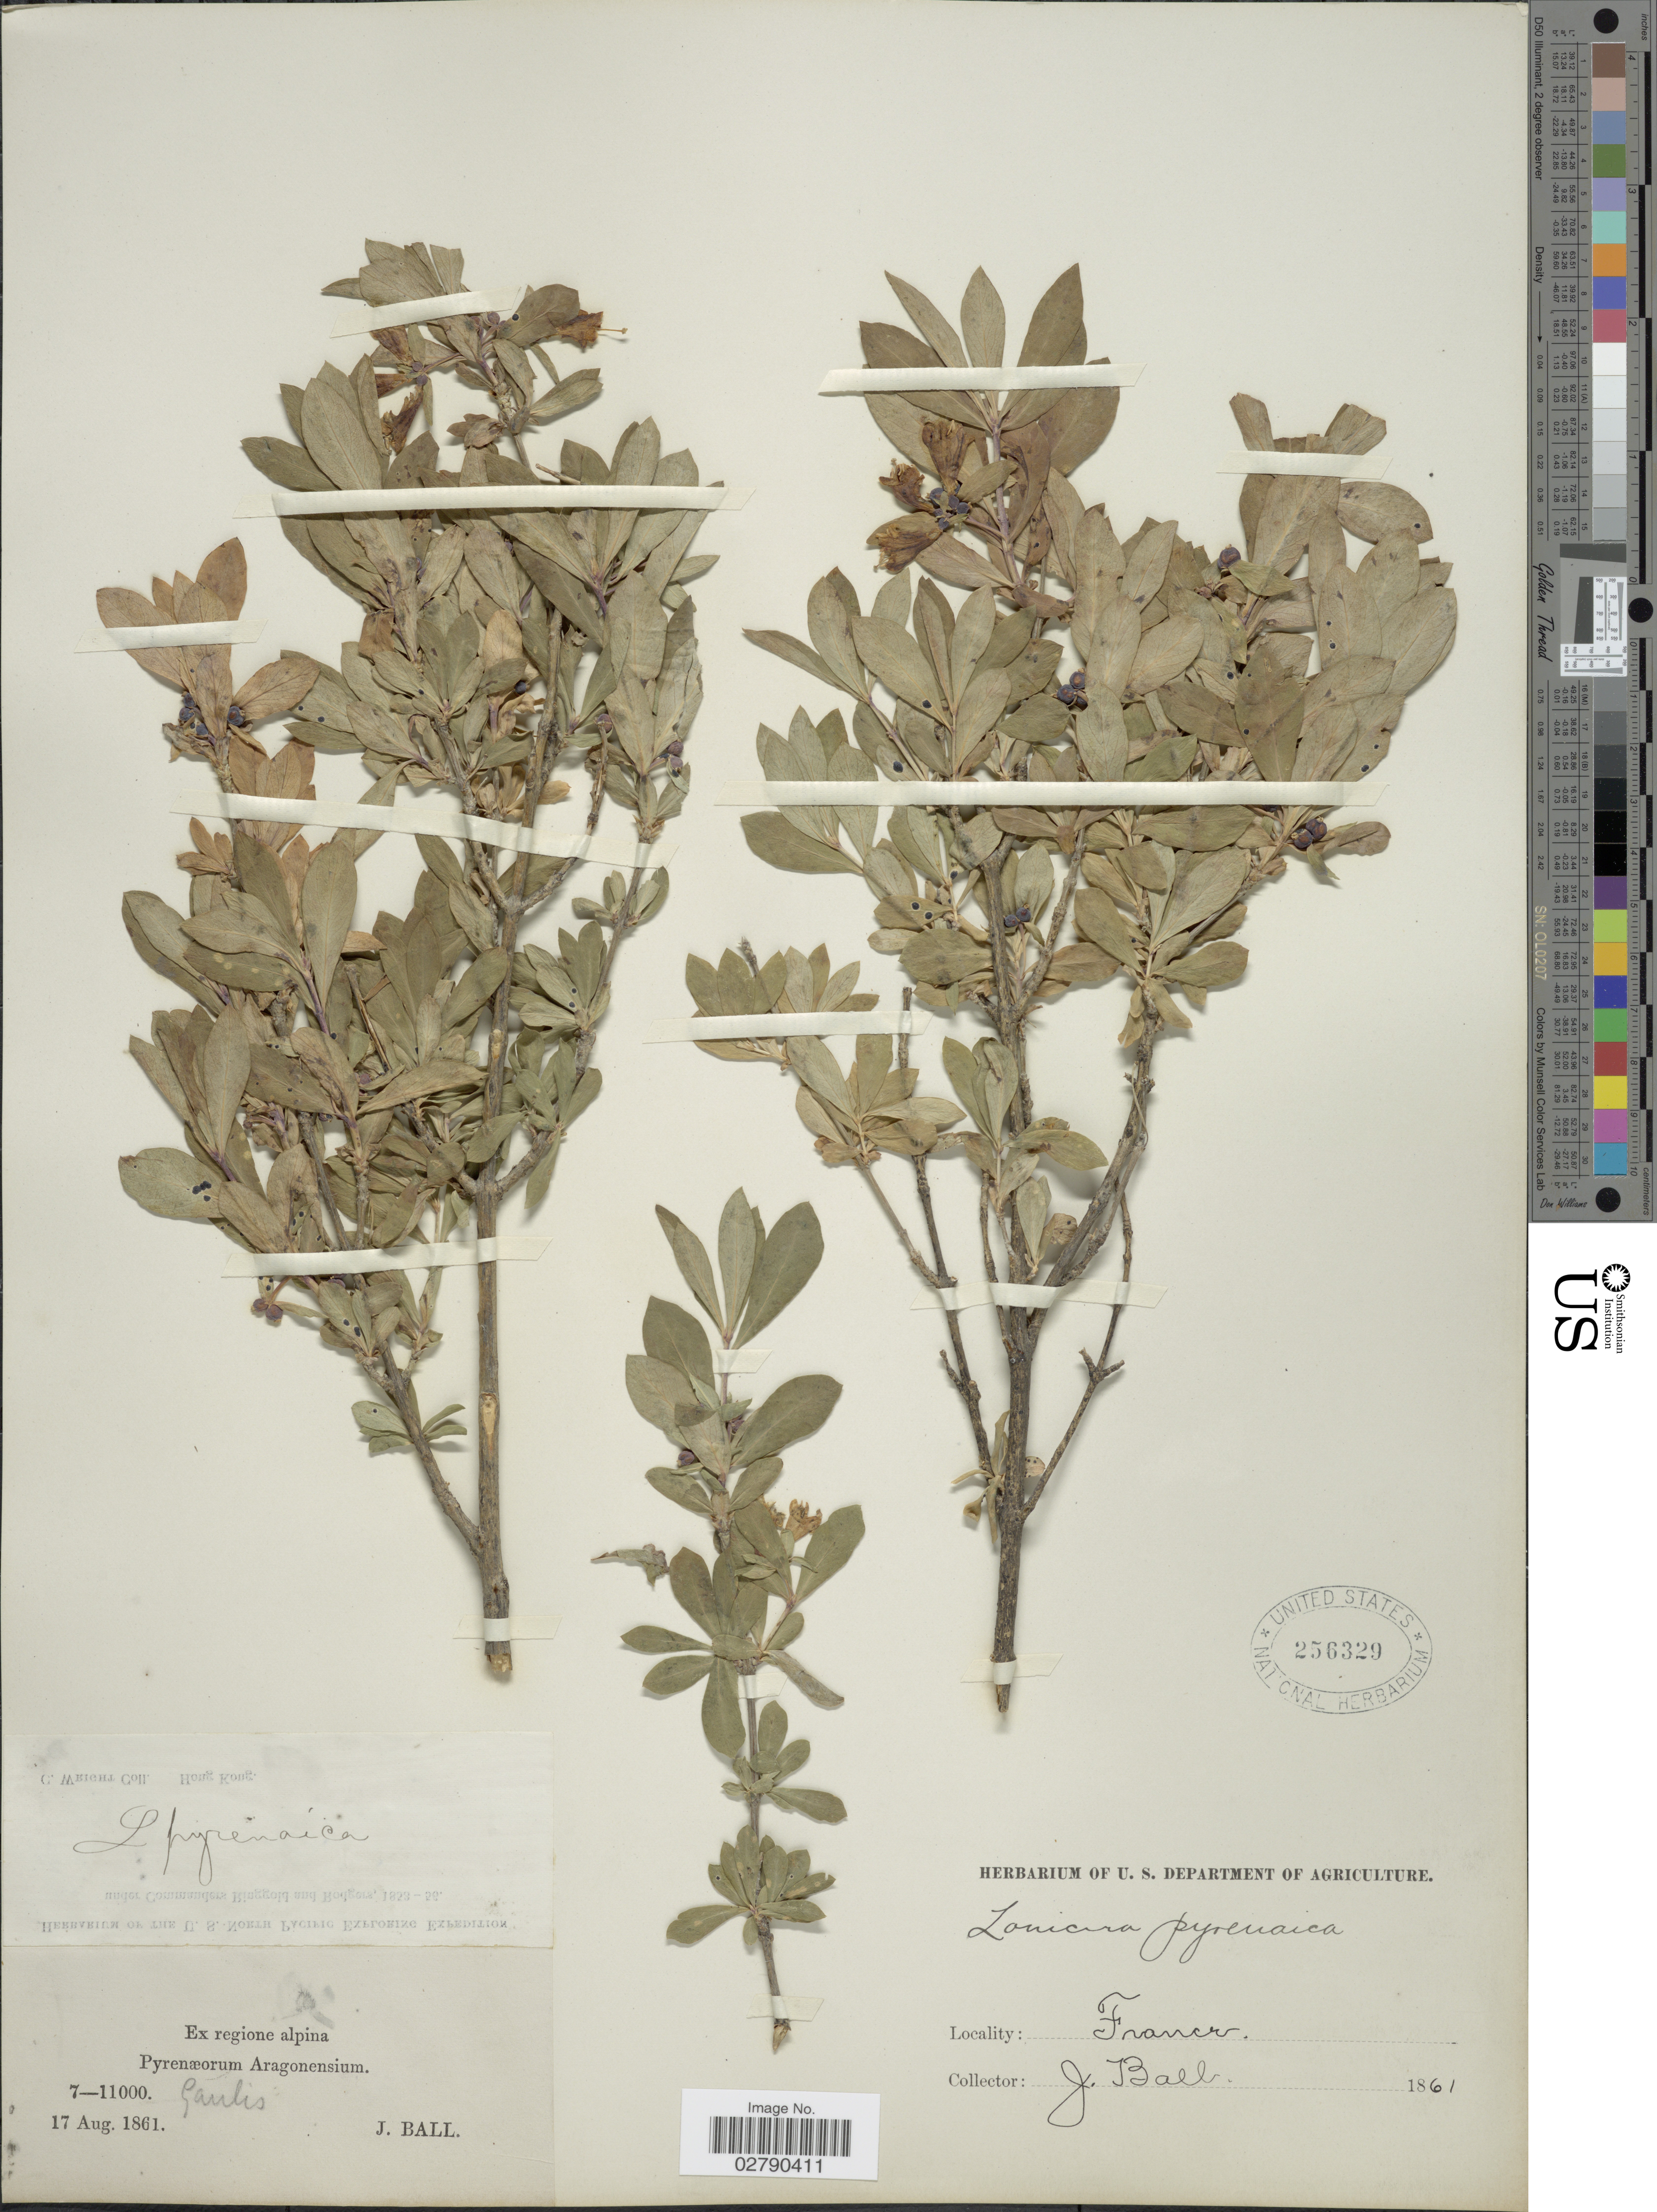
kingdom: Plantae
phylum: Tracheophyta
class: Magnoliopsida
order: Dipsacales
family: Caprifoliaceae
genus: Lonicera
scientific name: Lonicera pyrenaica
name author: L.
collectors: J. Ball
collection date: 1861-08-17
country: France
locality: Regione alpina, Pyrenæorum Aragonensium.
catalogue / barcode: US 256329